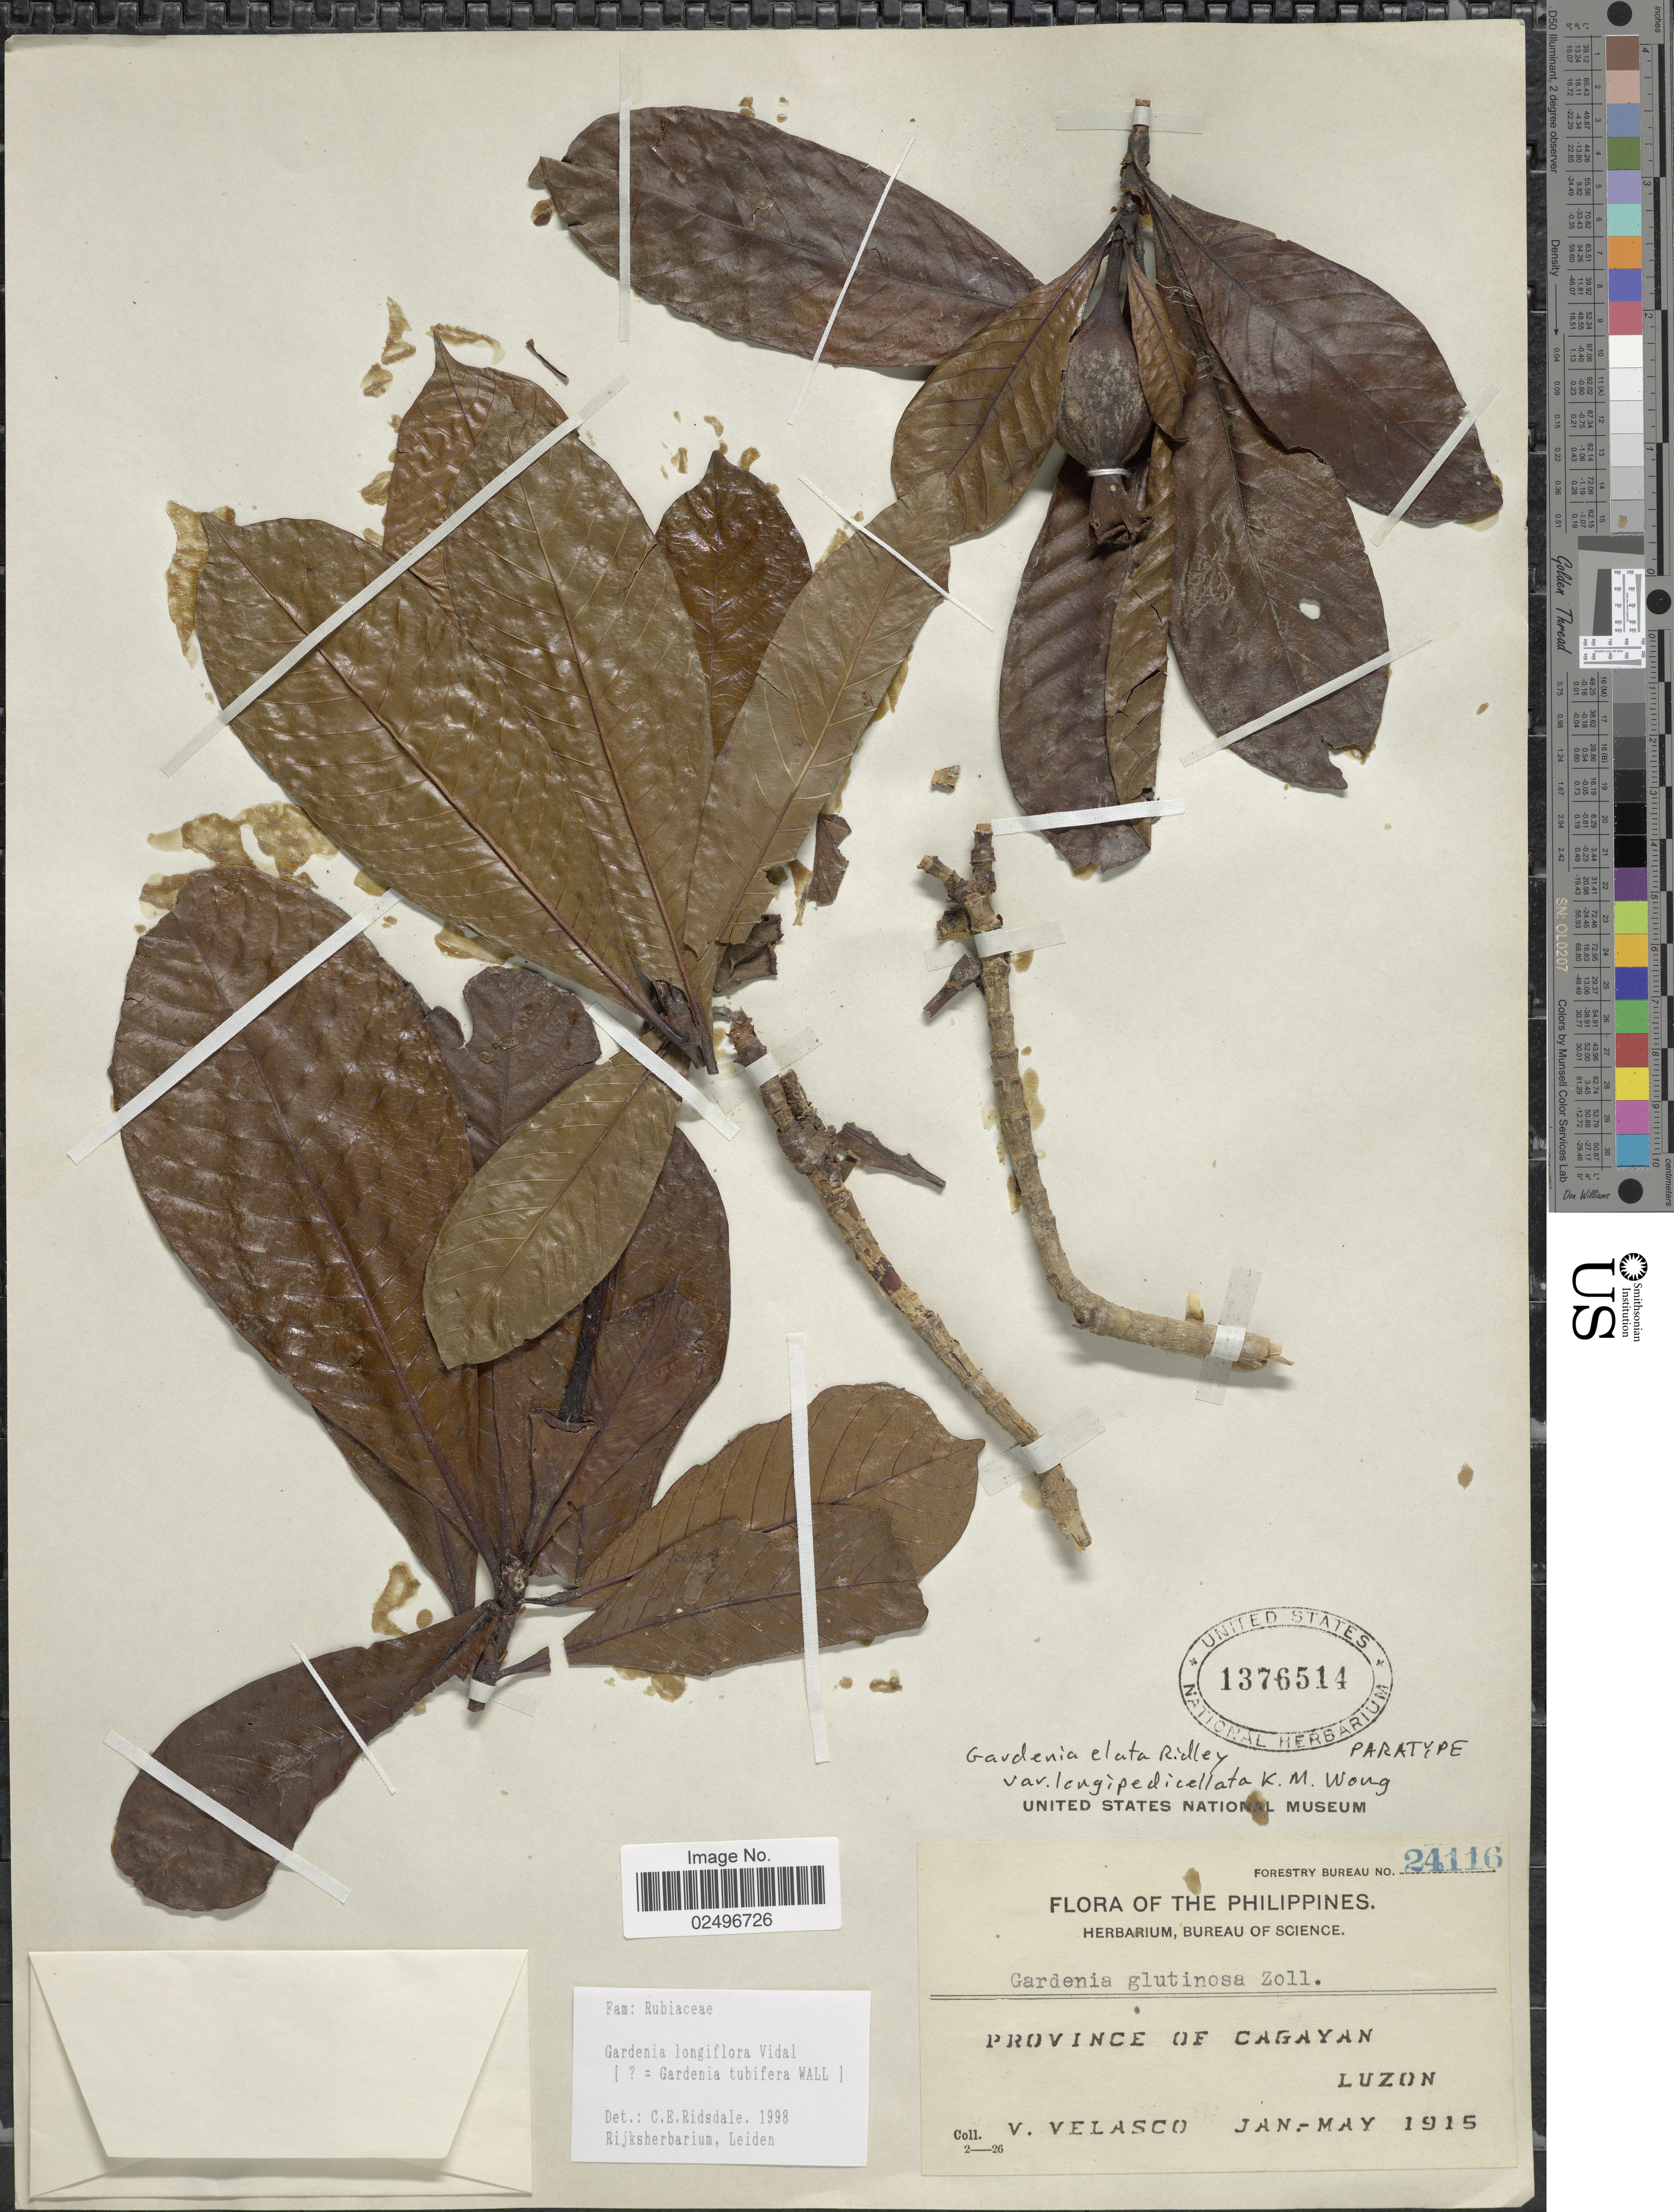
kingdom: Plantae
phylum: Tracheophyta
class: Magnoliopsida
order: Gentianales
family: Rubiaceae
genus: Gardenia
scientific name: Gardenia elata var. longipedicellata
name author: K.M. Wong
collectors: V. Velasco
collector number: Forestry Bureau 24116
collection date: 1915-01/1915-05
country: Philippines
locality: Province of Cagayan, Luzon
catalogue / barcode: US 1376514